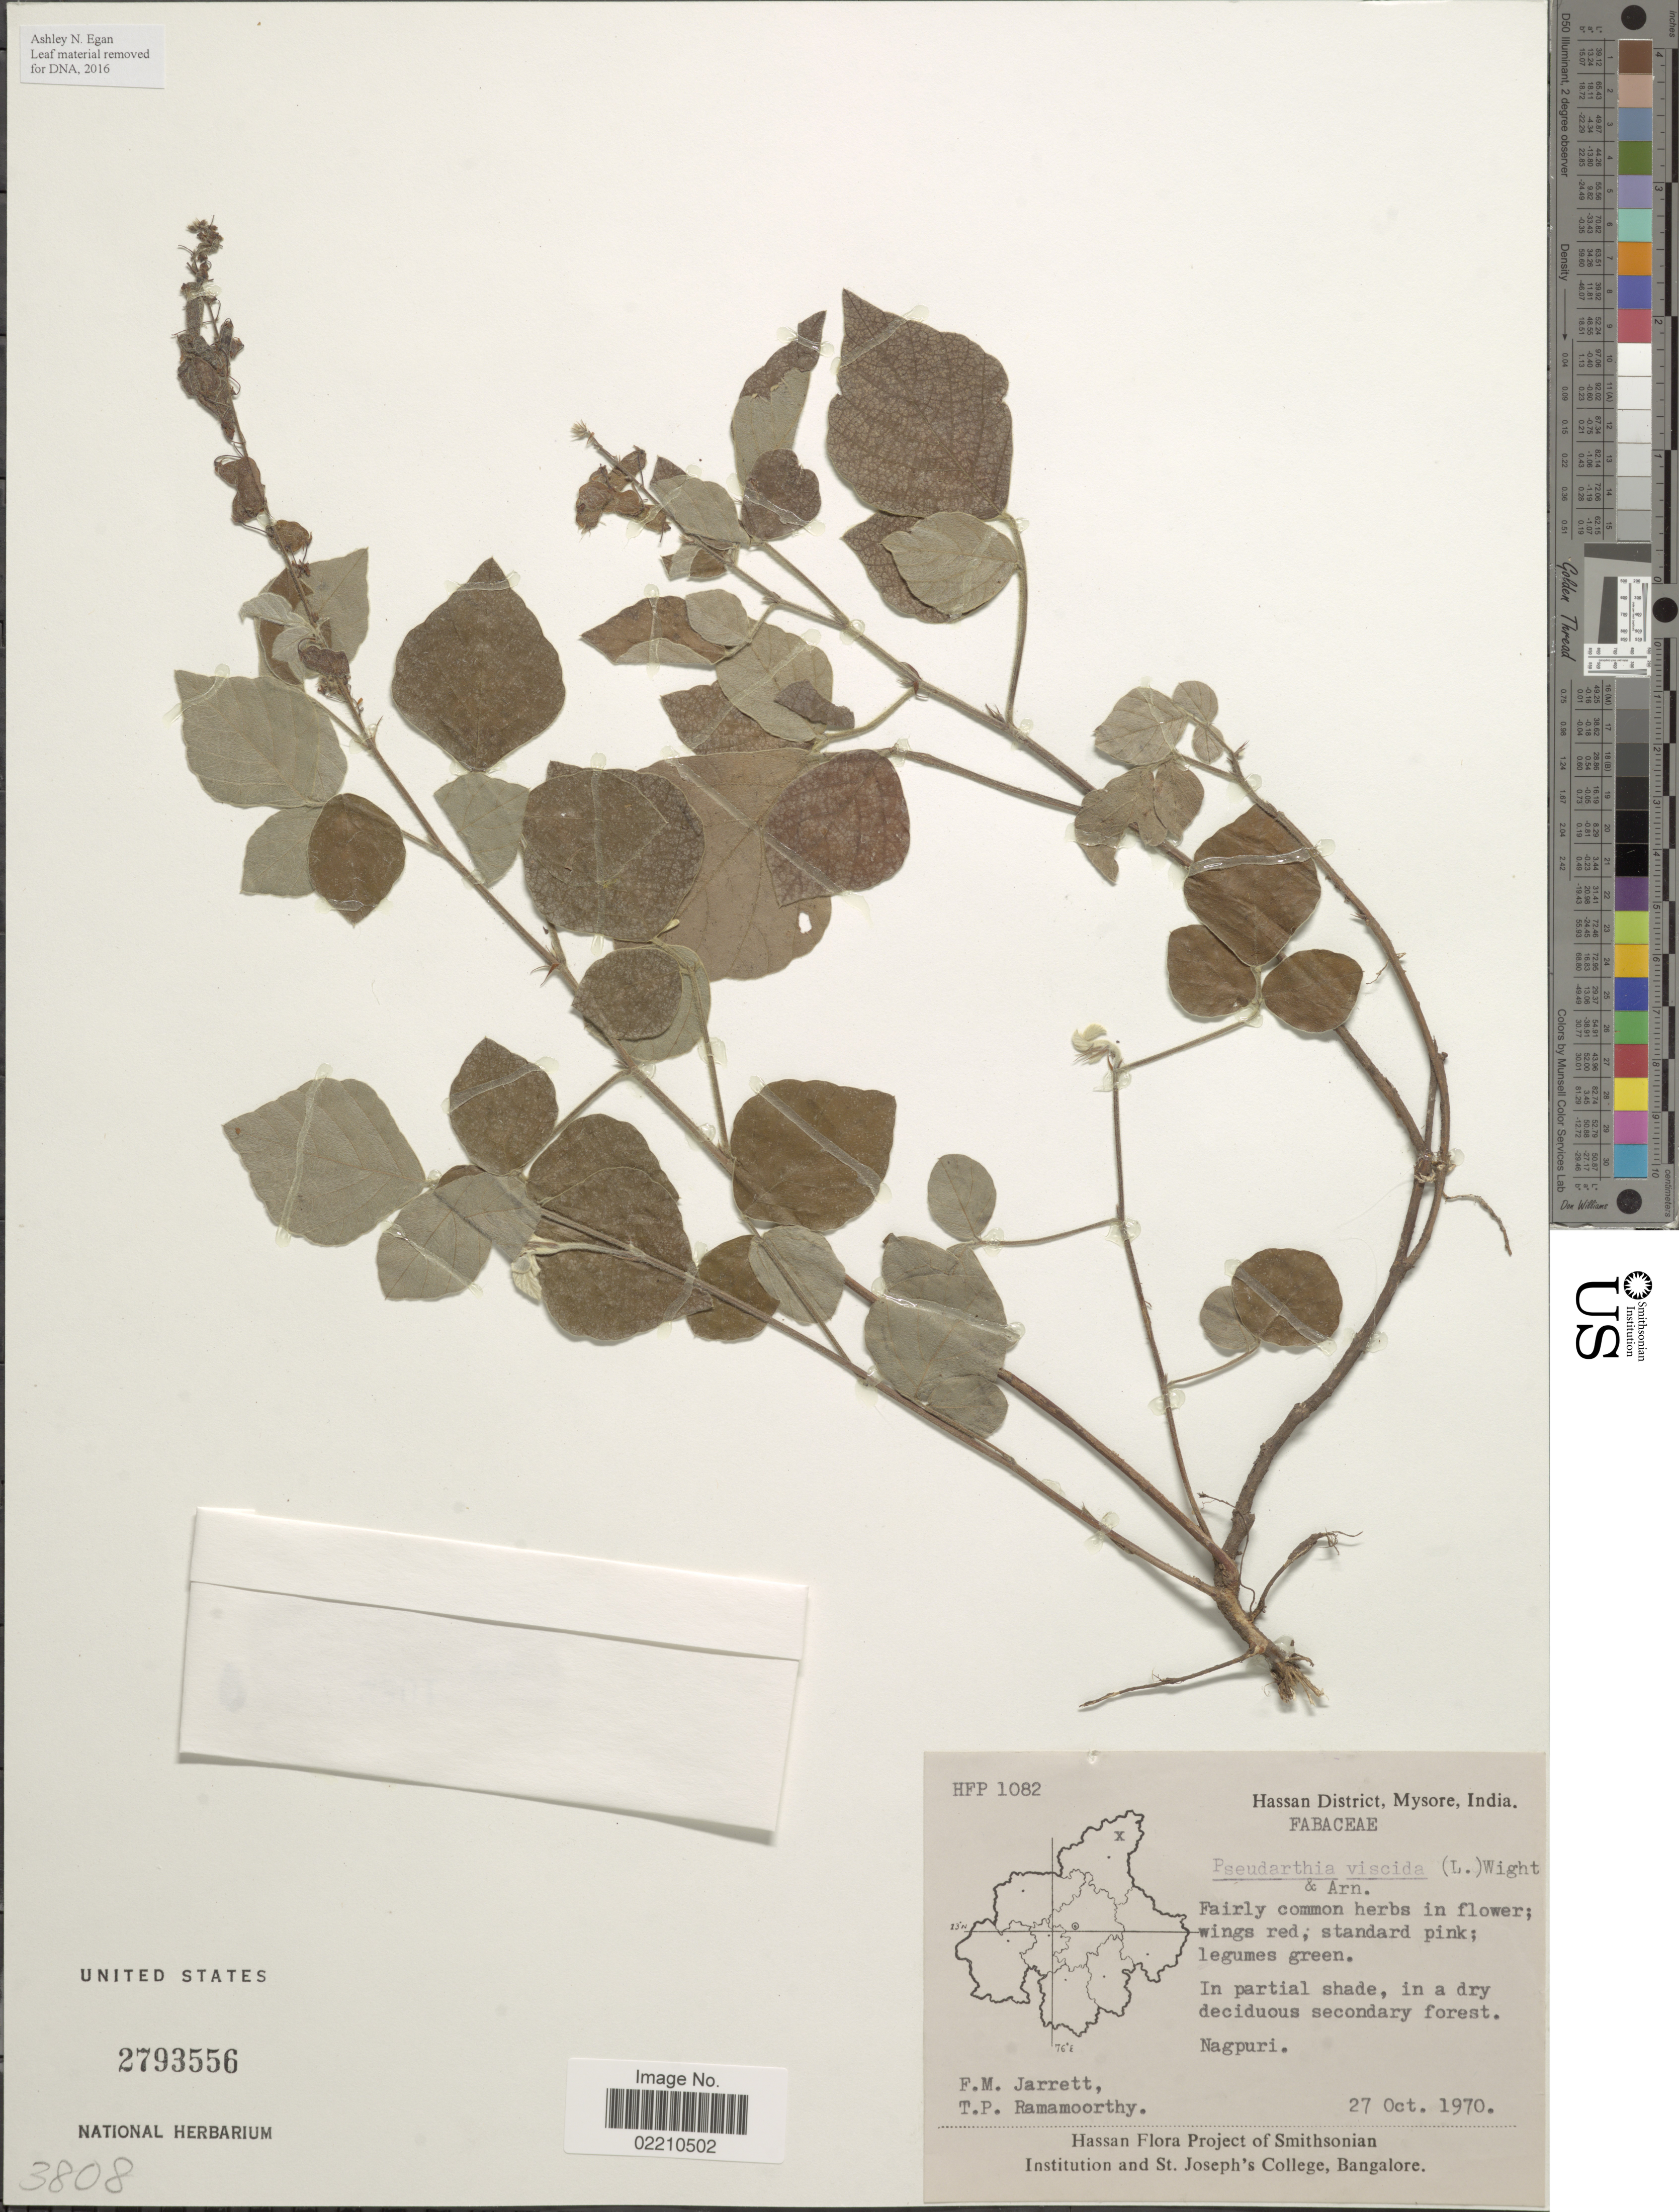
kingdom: Plantae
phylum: Tracheophyta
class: Magnoliopsida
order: Fabales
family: Fabaceae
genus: Pseudarthria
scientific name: Pseudarthria viscida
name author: (L.) Wight & Arn.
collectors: F. M. Jarrett & T. P. Ramamoorthy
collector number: HFP 1082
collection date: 1970-10-27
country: India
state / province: Karnataka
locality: Hassan District, Mysore, India, Nagpuri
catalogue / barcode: US 2793556